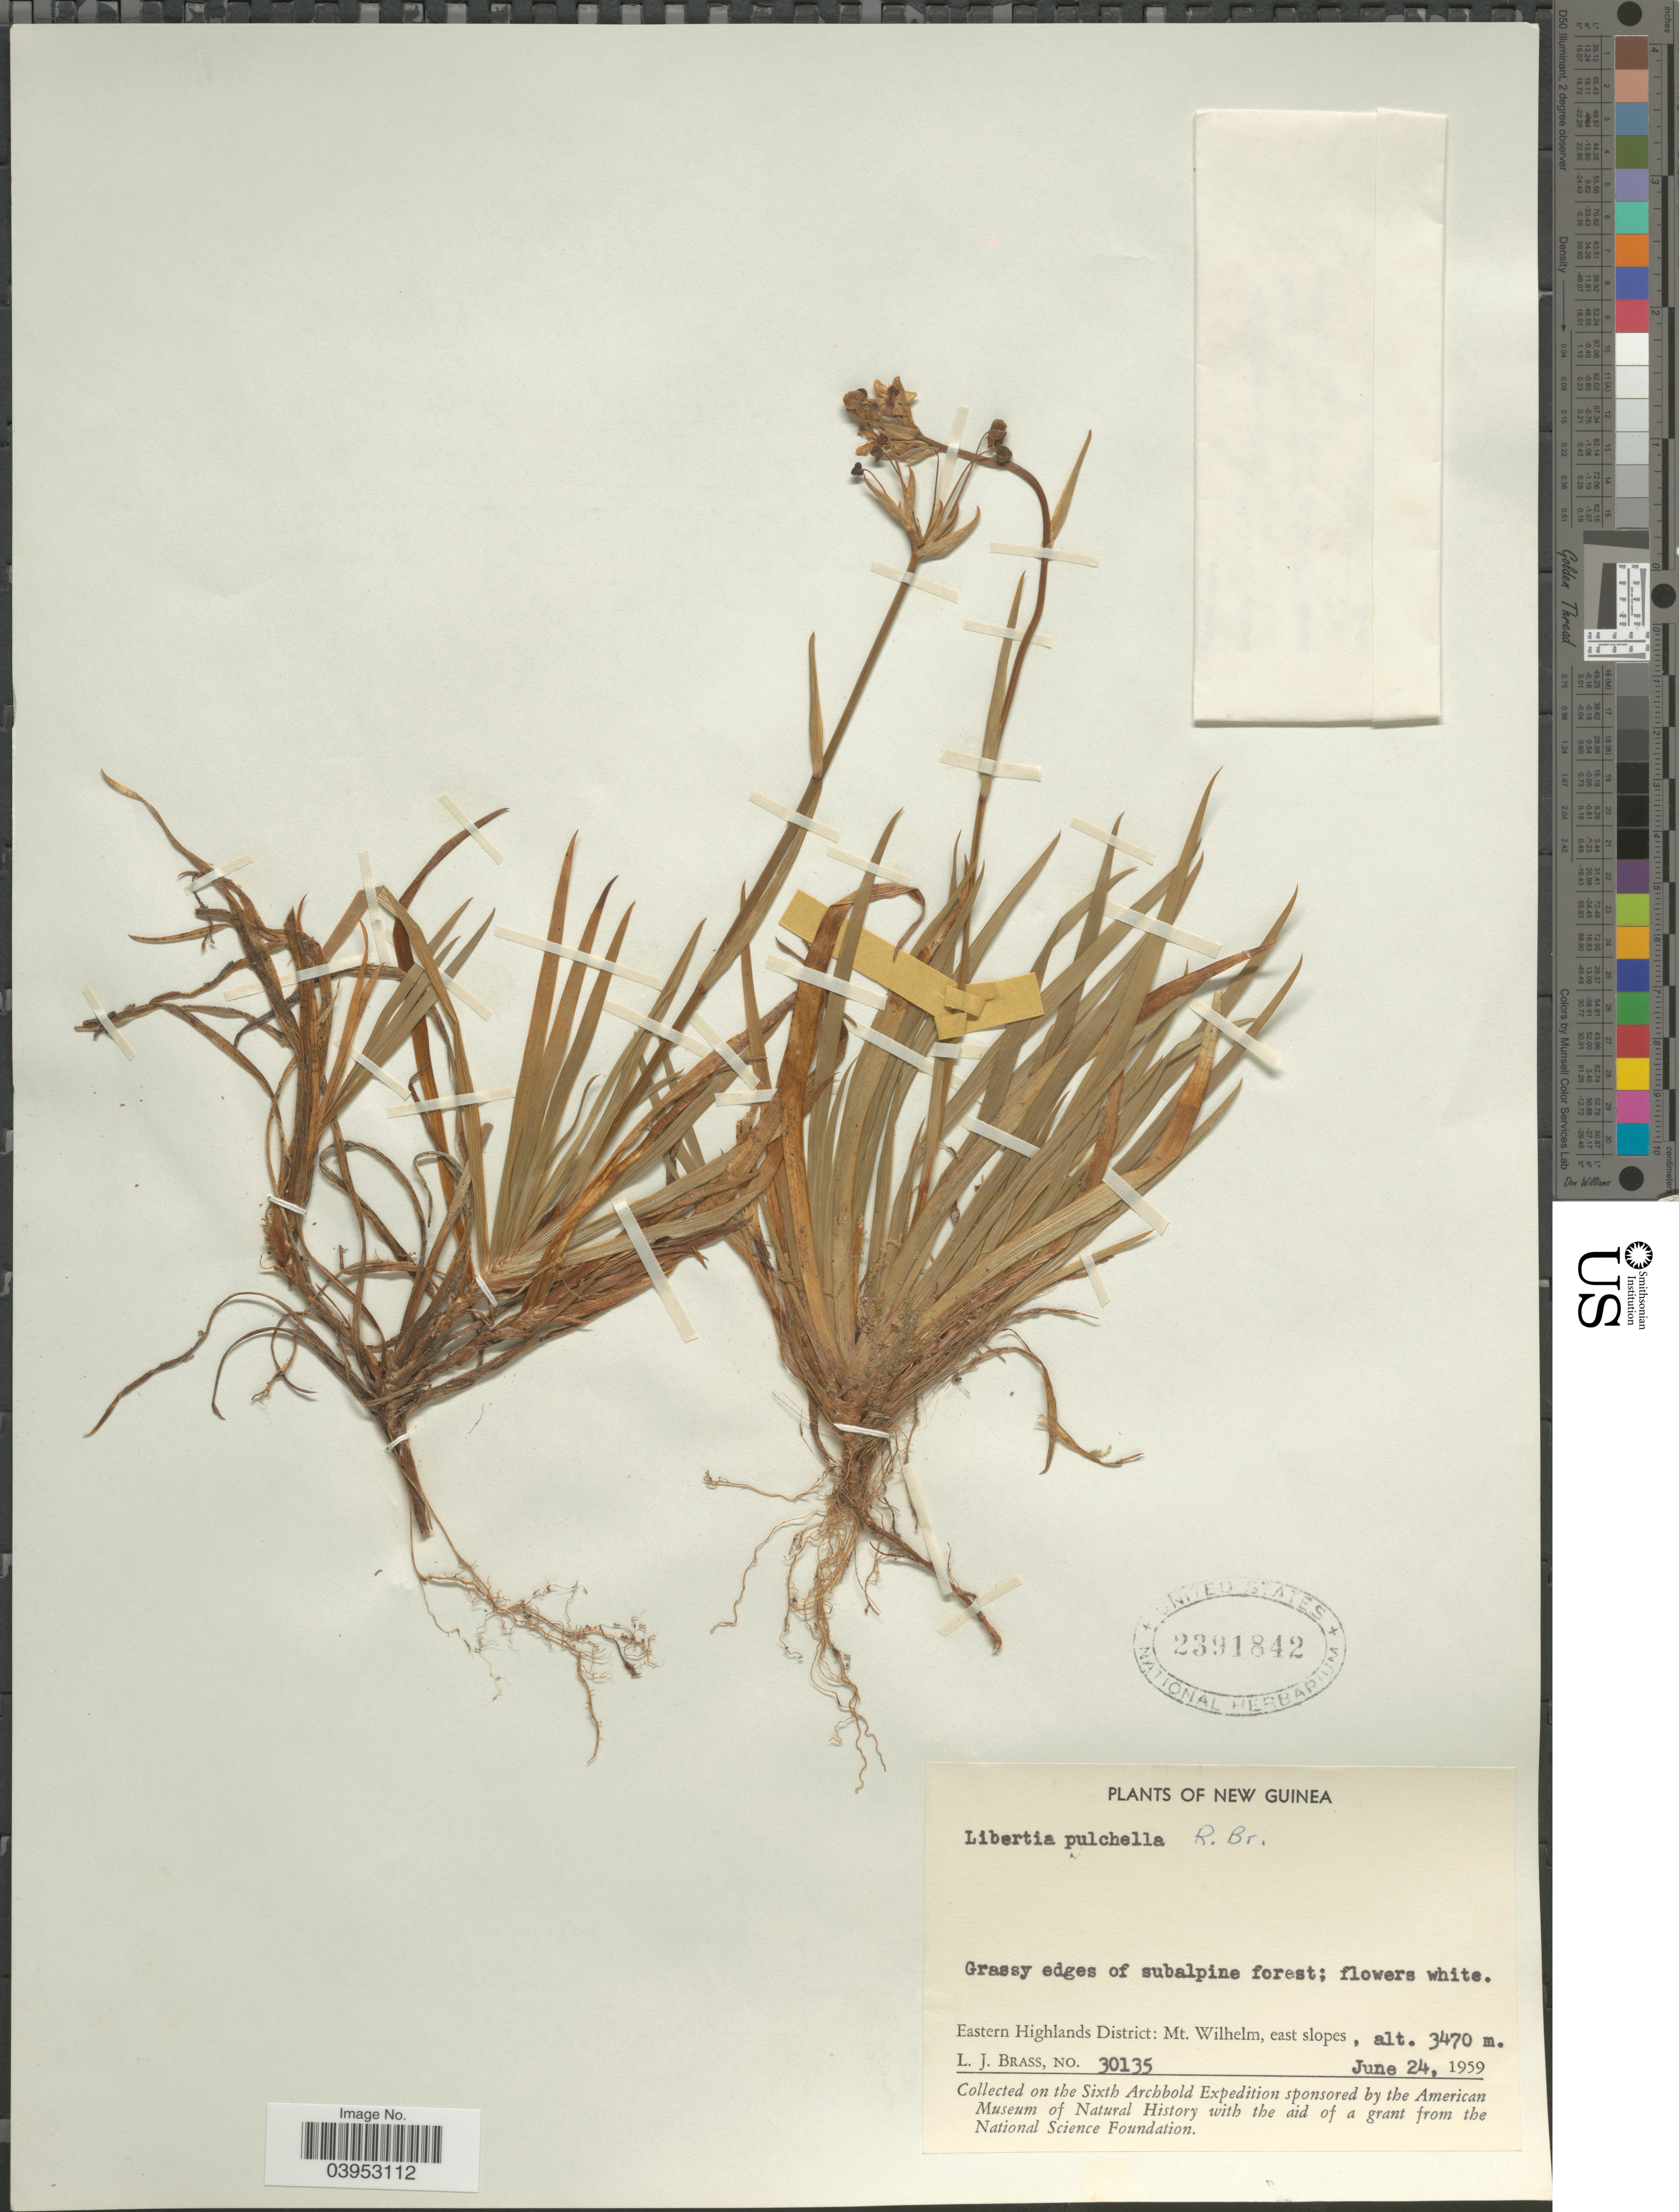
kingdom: Plantae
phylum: Tracheophyta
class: Liliopsida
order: Asparagales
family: Iridaceae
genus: Libertia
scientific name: Libertia pulchella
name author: (R. Br.) Spreng.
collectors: L. J. Brass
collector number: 30135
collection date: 1959-06-24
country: Papua New Guinea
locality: New Guinea. Grassy edges of subalpine forest; Eastern Highlands District: Mt. Wilhelm, east slopes.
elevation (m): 3470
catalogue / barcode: US 2391842